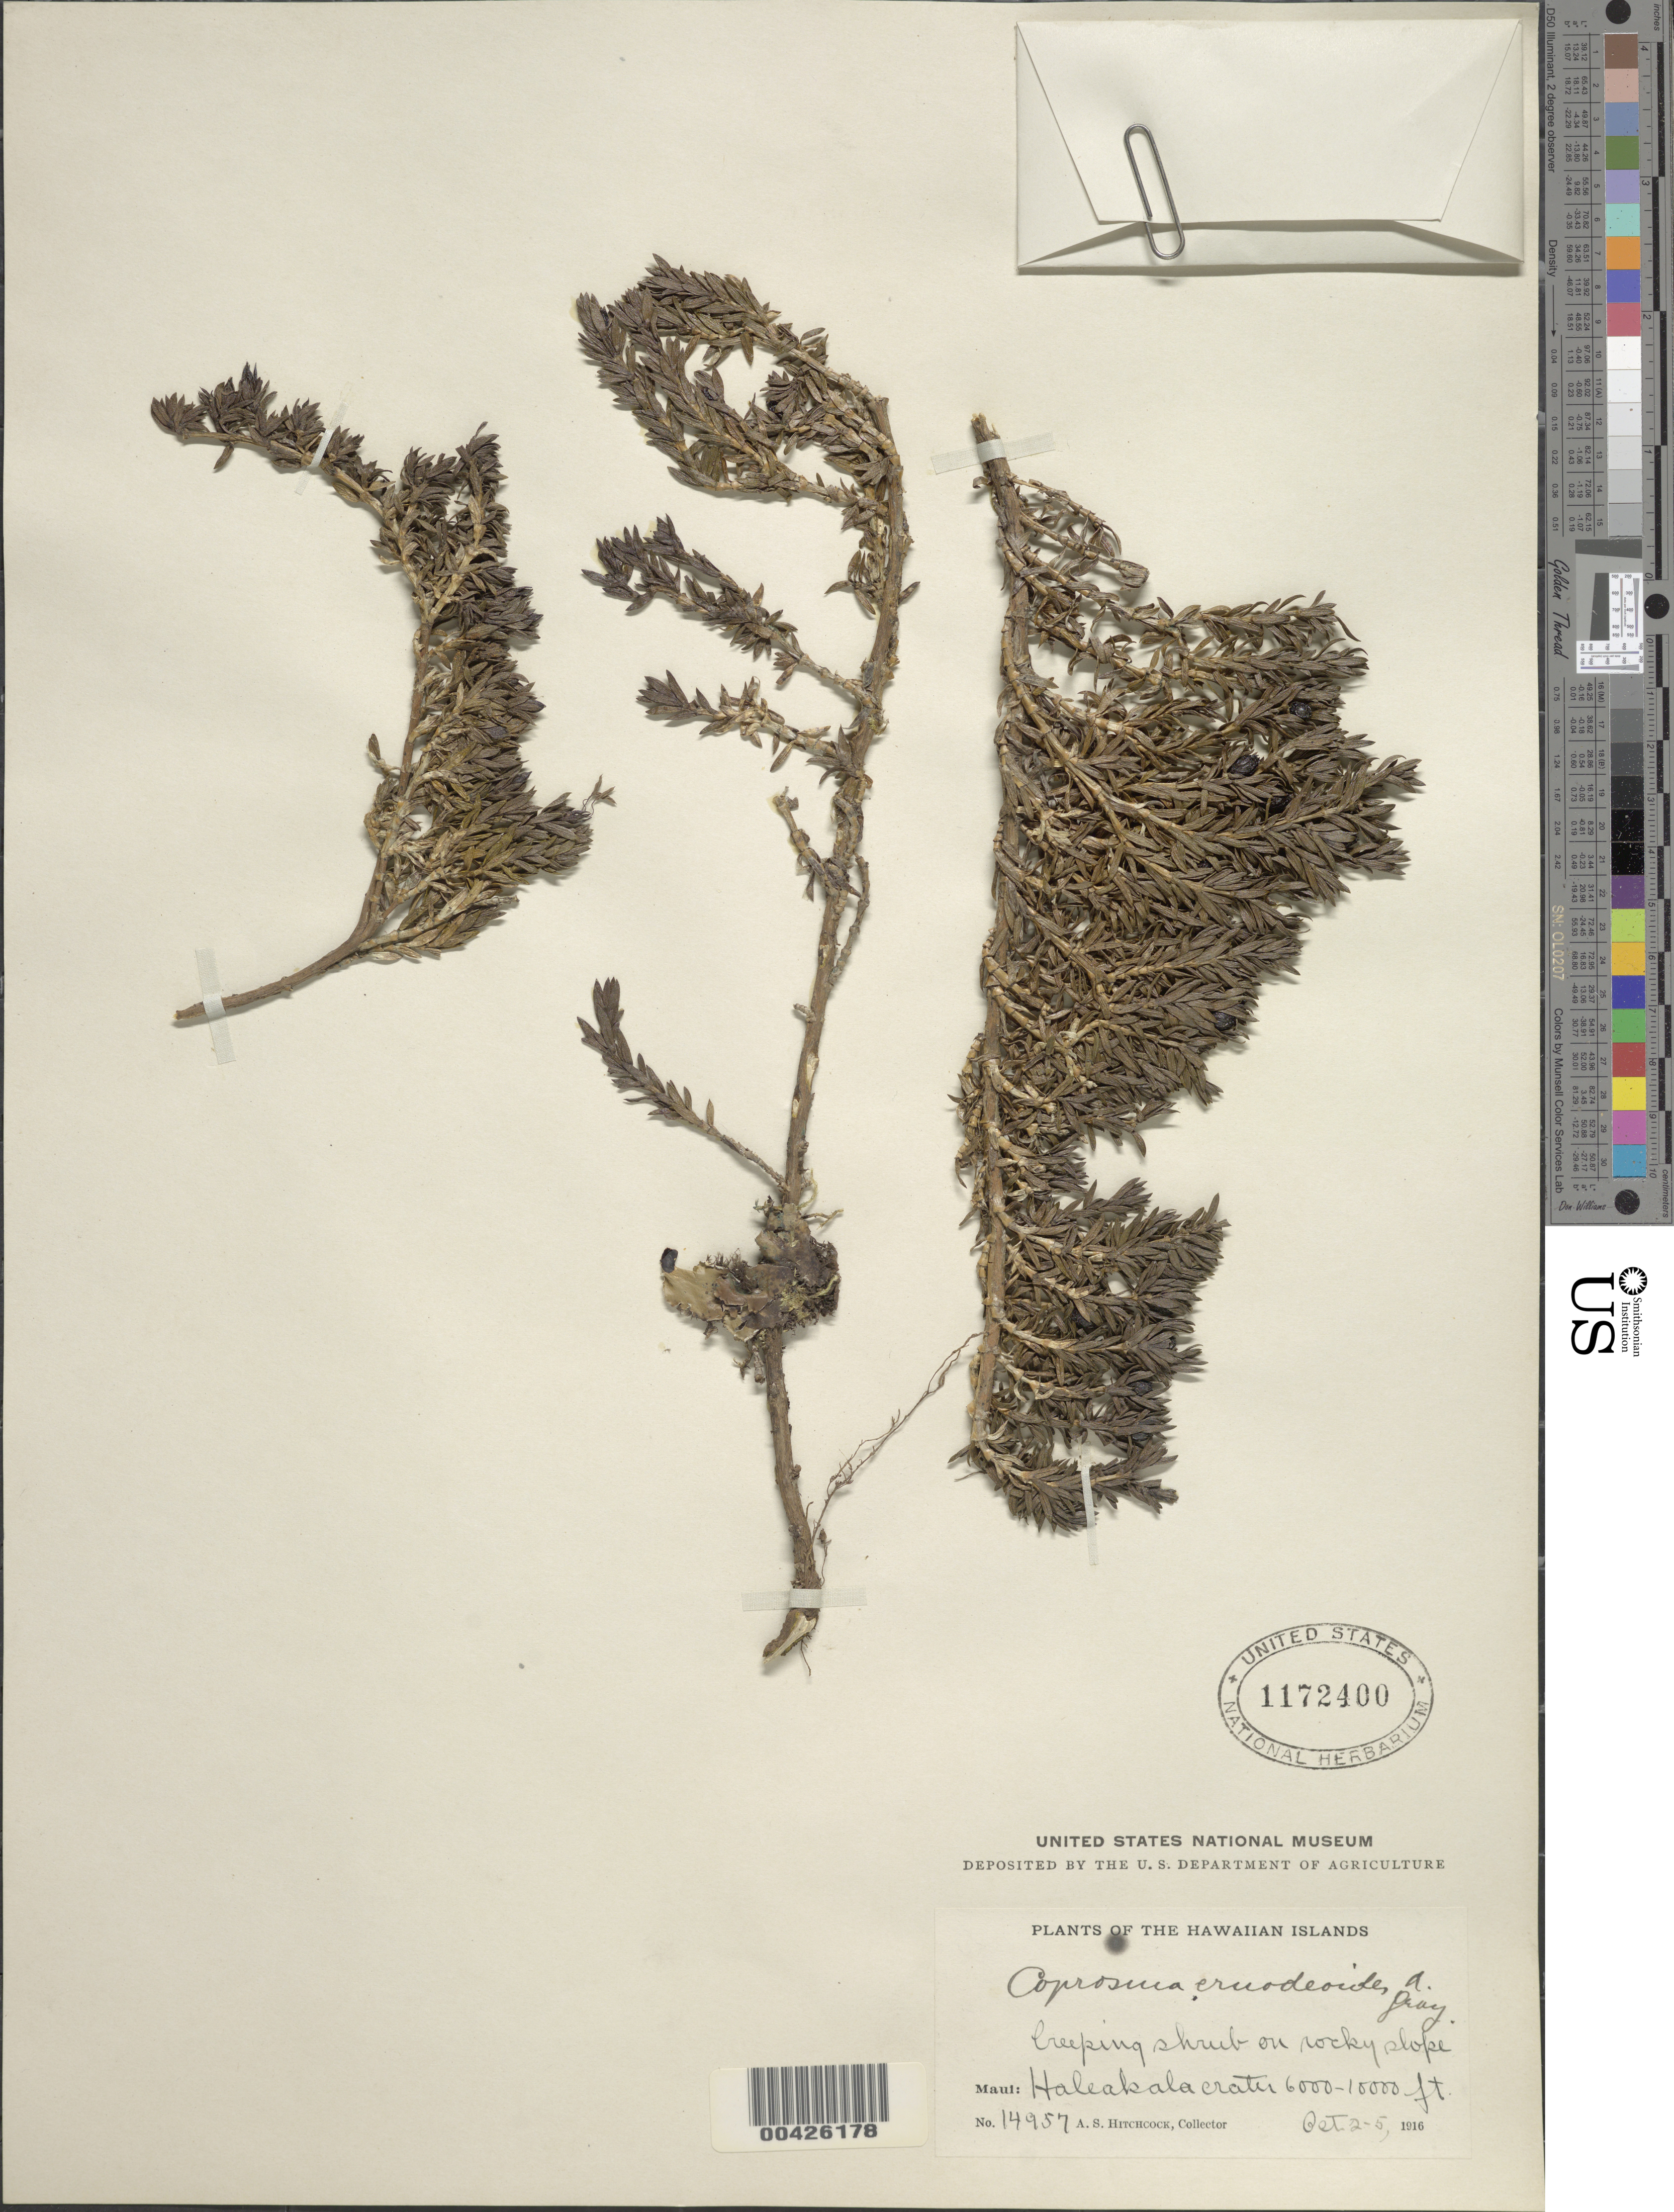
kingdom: Plantae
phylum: Tracheophyta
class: Magnoliopsida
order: Gentianales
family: Rubiaceae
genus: Coprosma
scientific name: Coprosma ernodeoides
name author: A. Gray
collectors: A. S. Hitchcock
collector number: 14957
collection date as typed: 2 Oct 1916 to 5 Oct 1916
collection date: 1916-10-02/1916-10-05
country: United States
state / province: Hawaii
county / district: Maui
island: Maui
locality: Haleakala Crater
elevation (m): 1829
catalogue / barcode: US 1172400